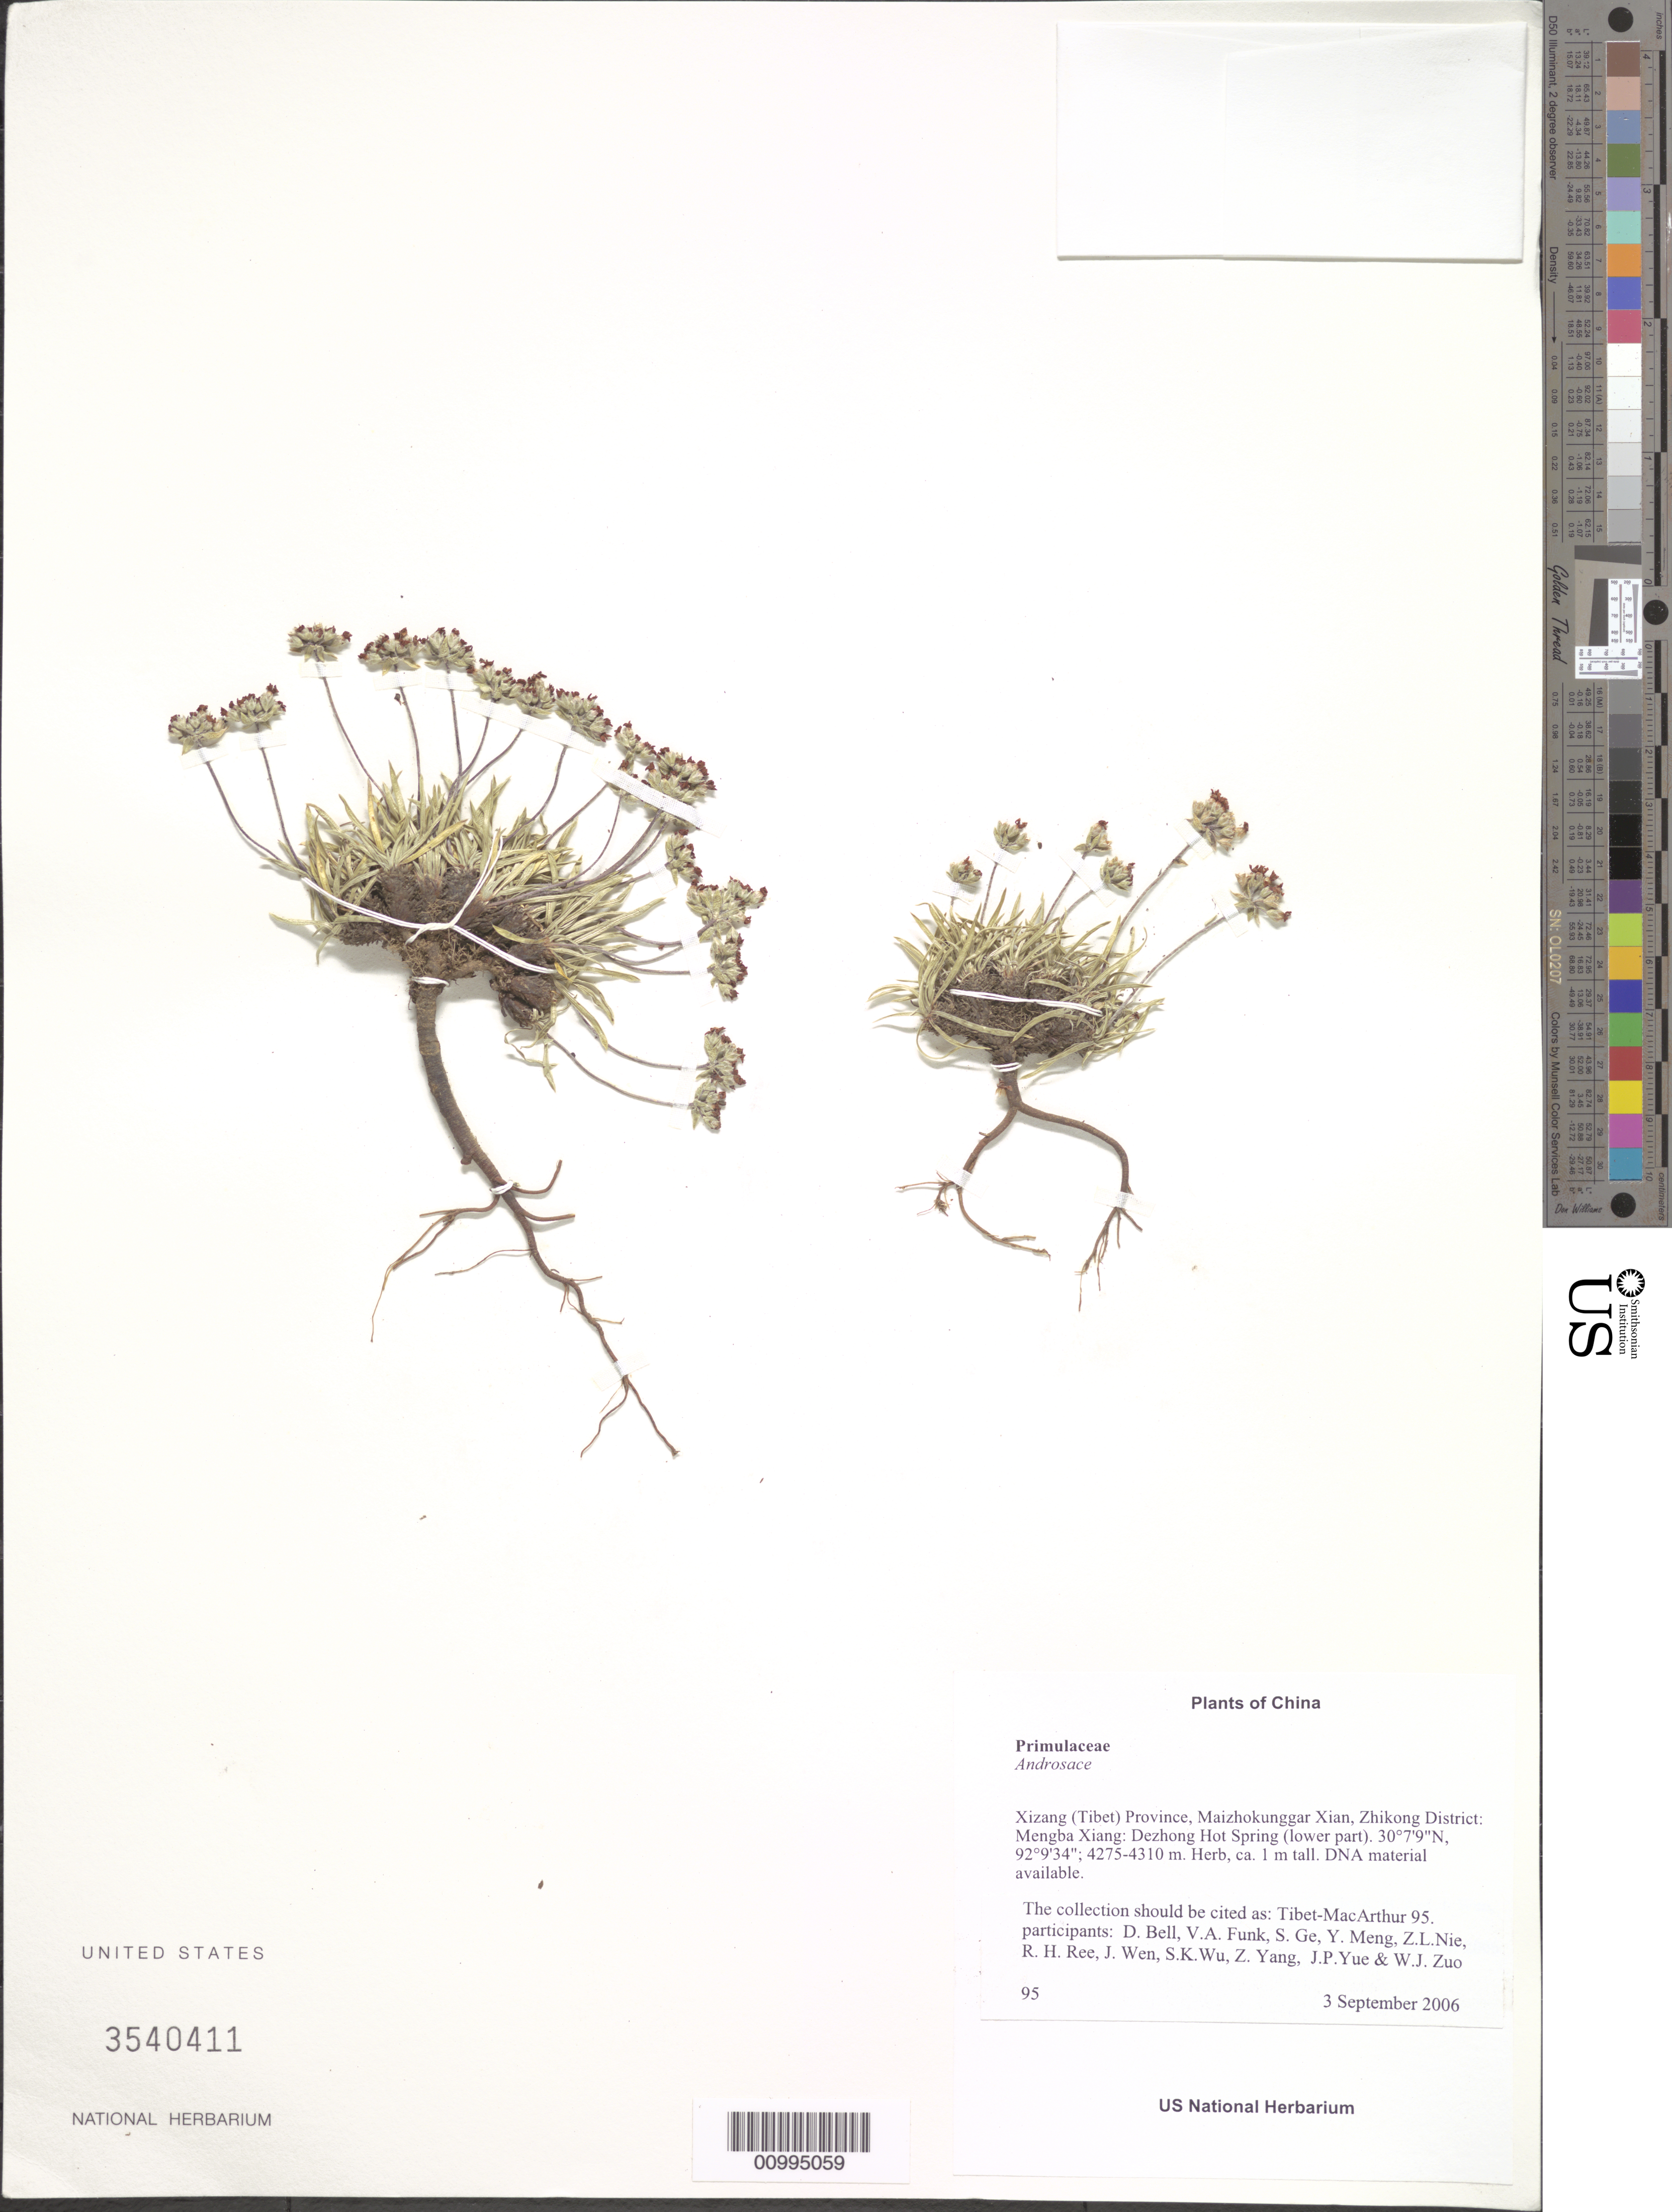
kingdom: Plantae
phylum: Tracheophyta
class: Magnoliopsida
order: Ericales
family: Primulaceae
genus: Androsace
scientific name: Androsace sp.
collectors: Tibet-MacArthur, D. A. Bell, V. Funk, S. Ge, Y. Meng, Z. Nie, R. Ree, J. Wen, S. K. Wu, Z. Yang, J. Yue & W. Zuo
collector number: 95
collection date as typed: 03 Sep 2006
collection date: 2006-09-03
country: China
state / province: Xizang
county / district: Maizhokunggar Xian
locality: Zhikong District: Mengba Xiang:Dezhong Hot Spring (lower part).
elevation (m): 4275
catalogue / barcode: US 3540411